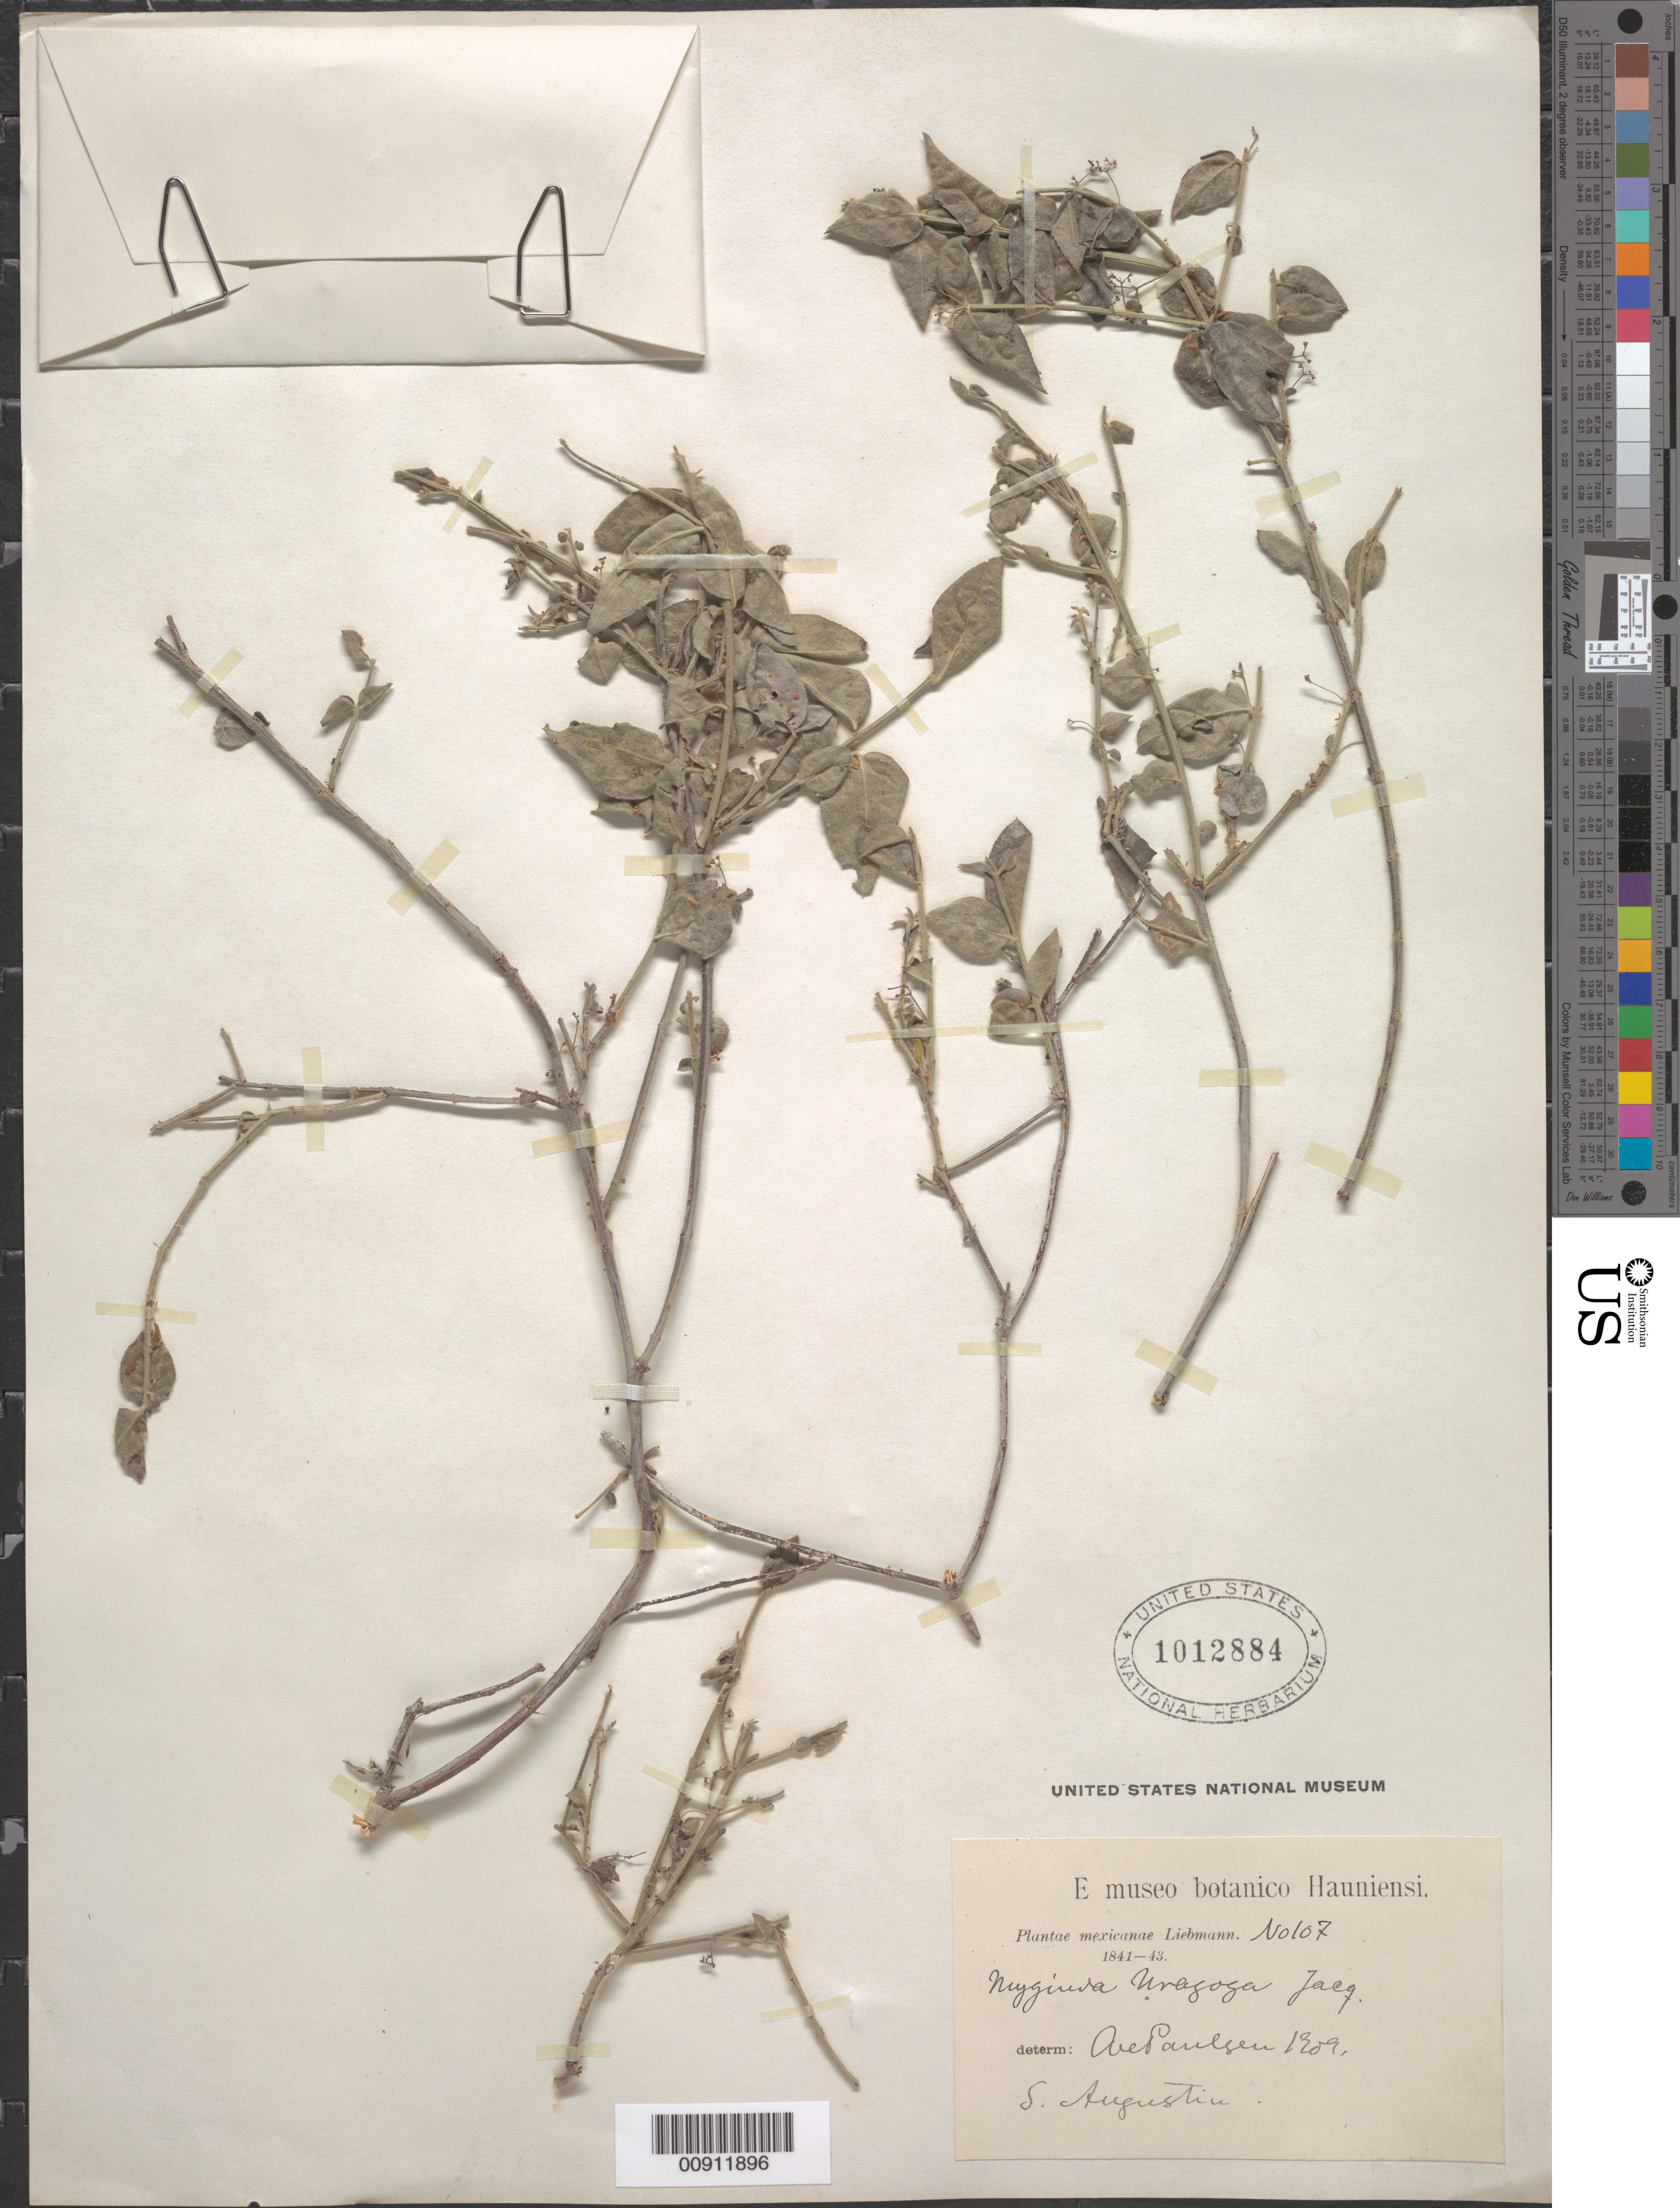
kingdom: Plantae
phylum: Tracheophyta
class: Magnoliopsida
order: Celastrales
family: Celastraceae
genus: Crossopetalum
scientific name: Crossopetalum uragoga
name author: (Jacq.) Kuntze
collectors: F. M. Liebmann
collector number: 107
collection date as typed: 1841 to -- --- 1843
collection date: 1841/1843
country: Mexico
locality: S. Agustin.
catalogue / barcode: US 1012884